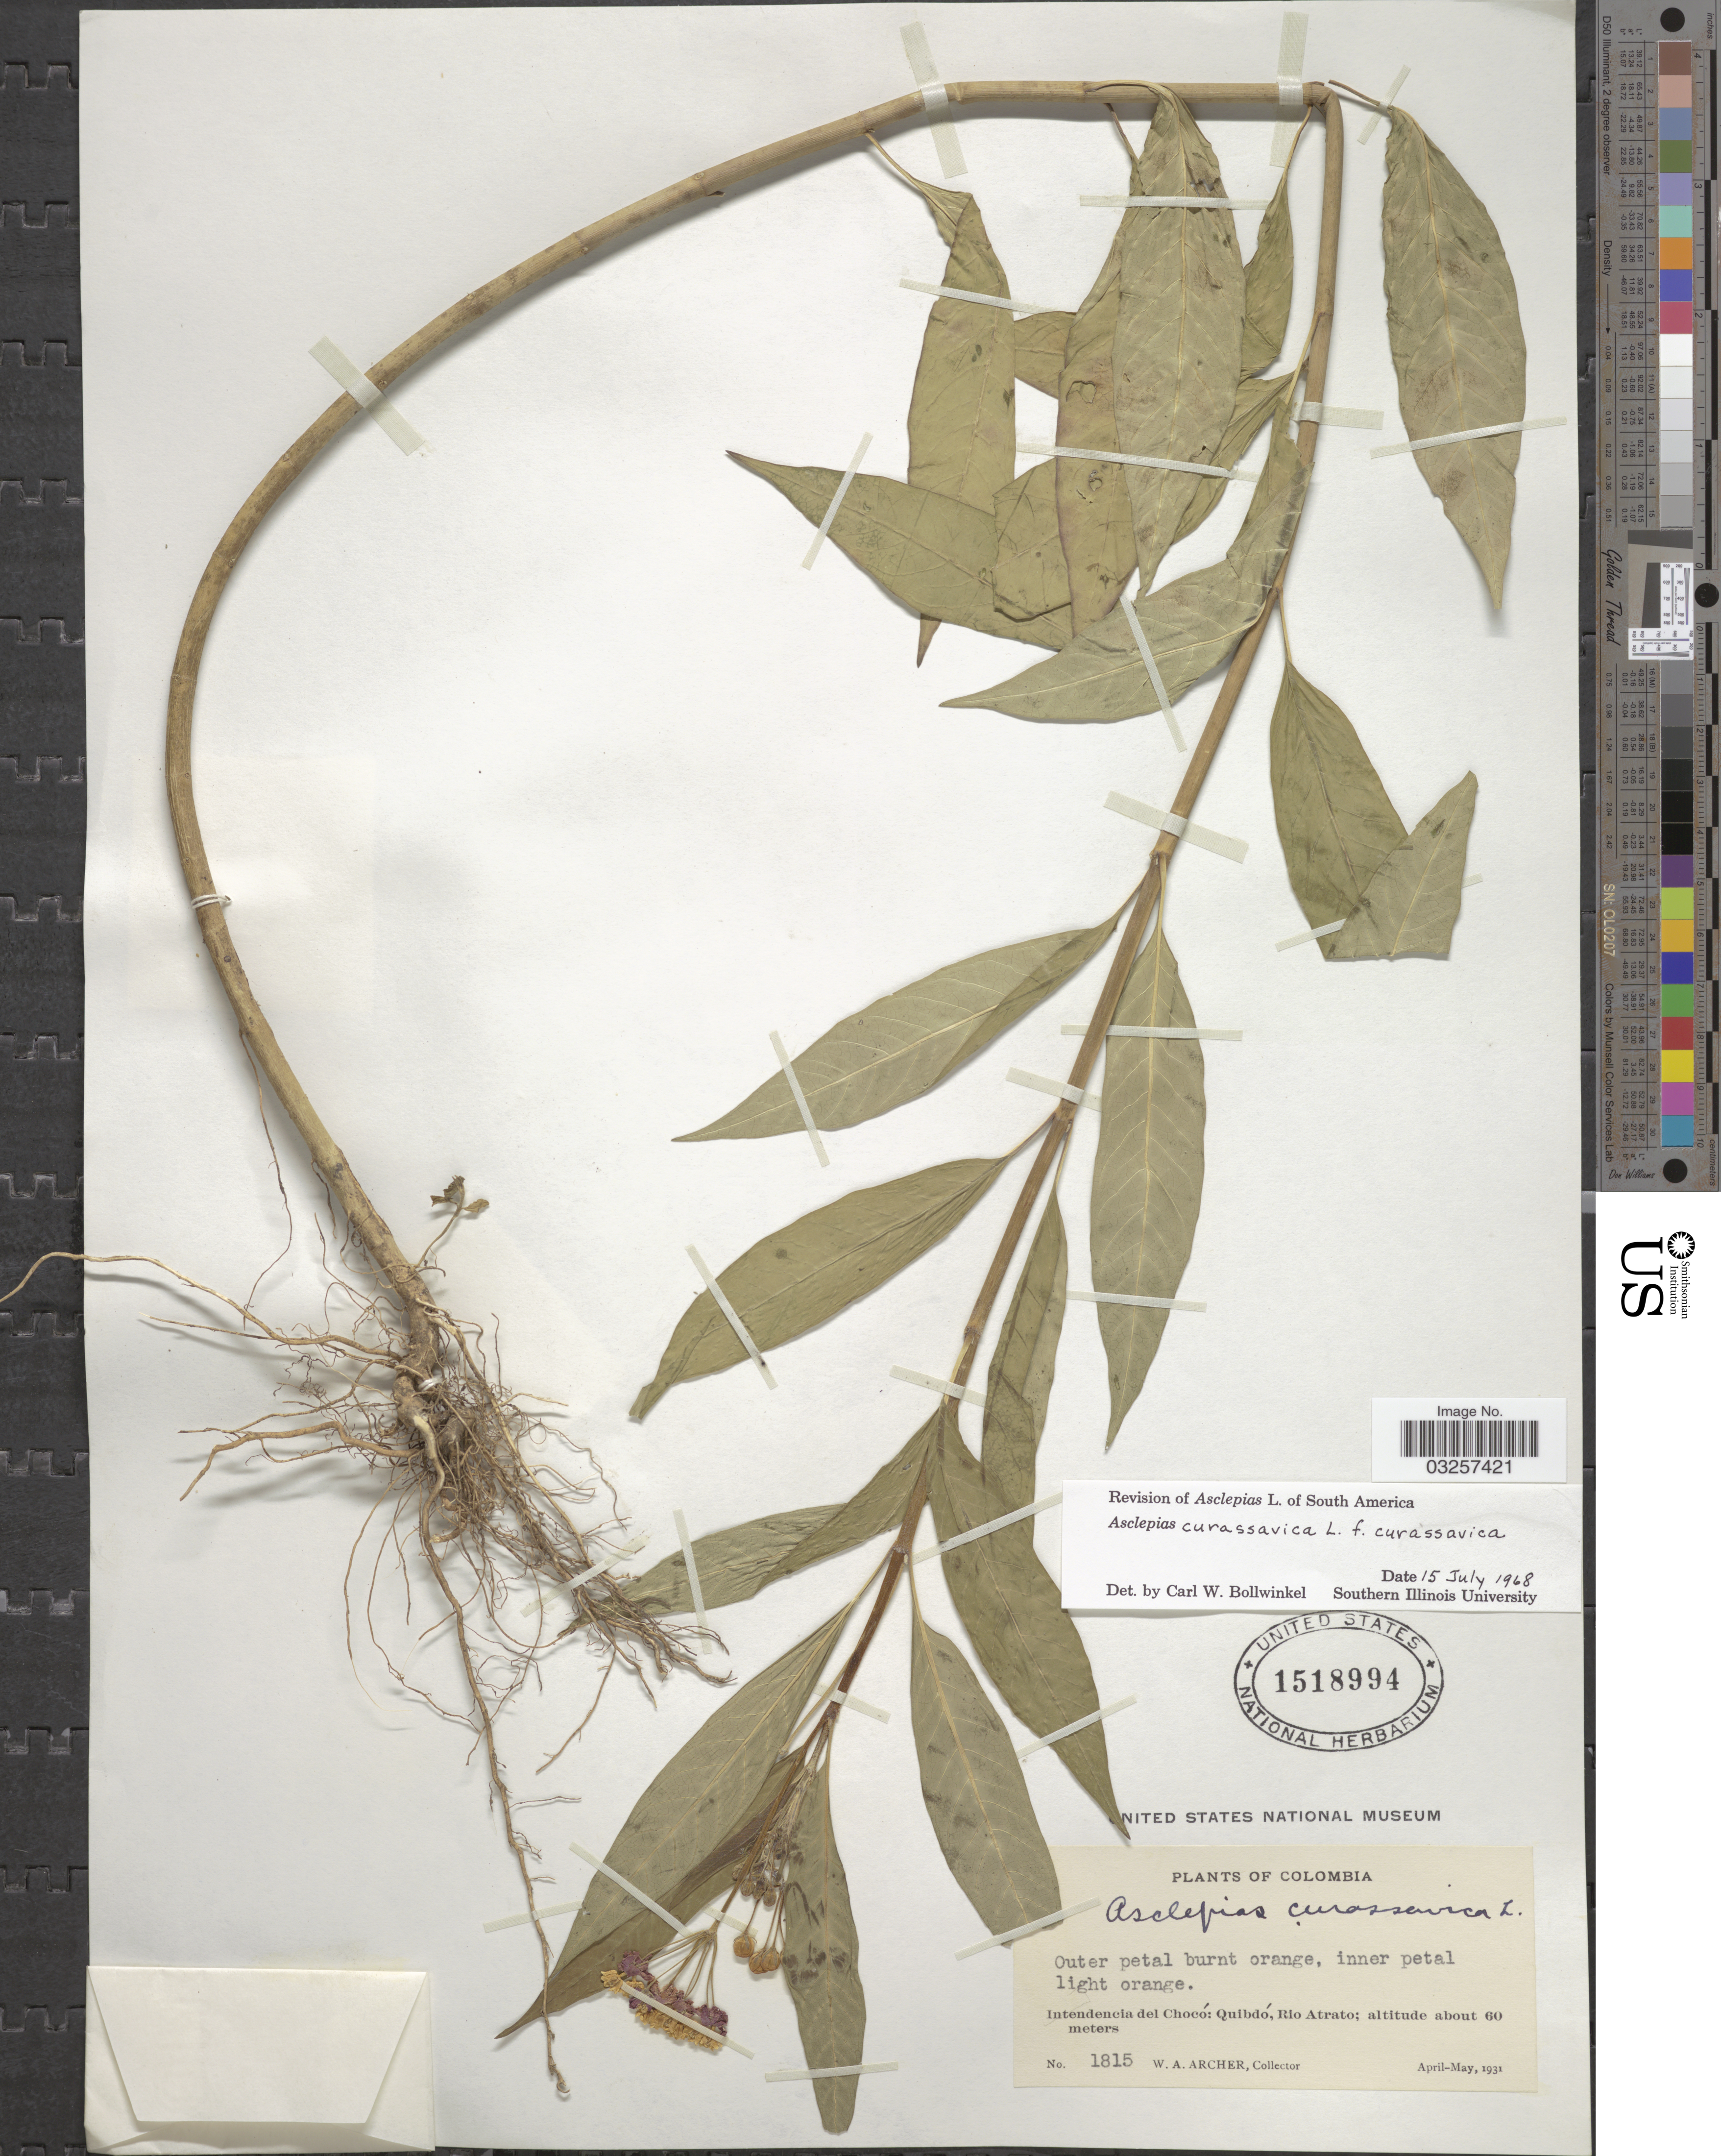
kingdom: Plantae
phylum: Tracheophyta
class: Magnoliopsida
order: Gentianales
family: Apocynaceae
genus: Asclepias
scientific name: Asclepias curassavica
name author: L.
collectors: W. Archer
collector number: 1815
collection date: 1931-04/1931-05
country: Colombia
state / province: Chocó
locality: Intendencia del Chocó: Quibdó, Rio Atrato.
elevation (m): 60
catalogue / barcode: US 1518994